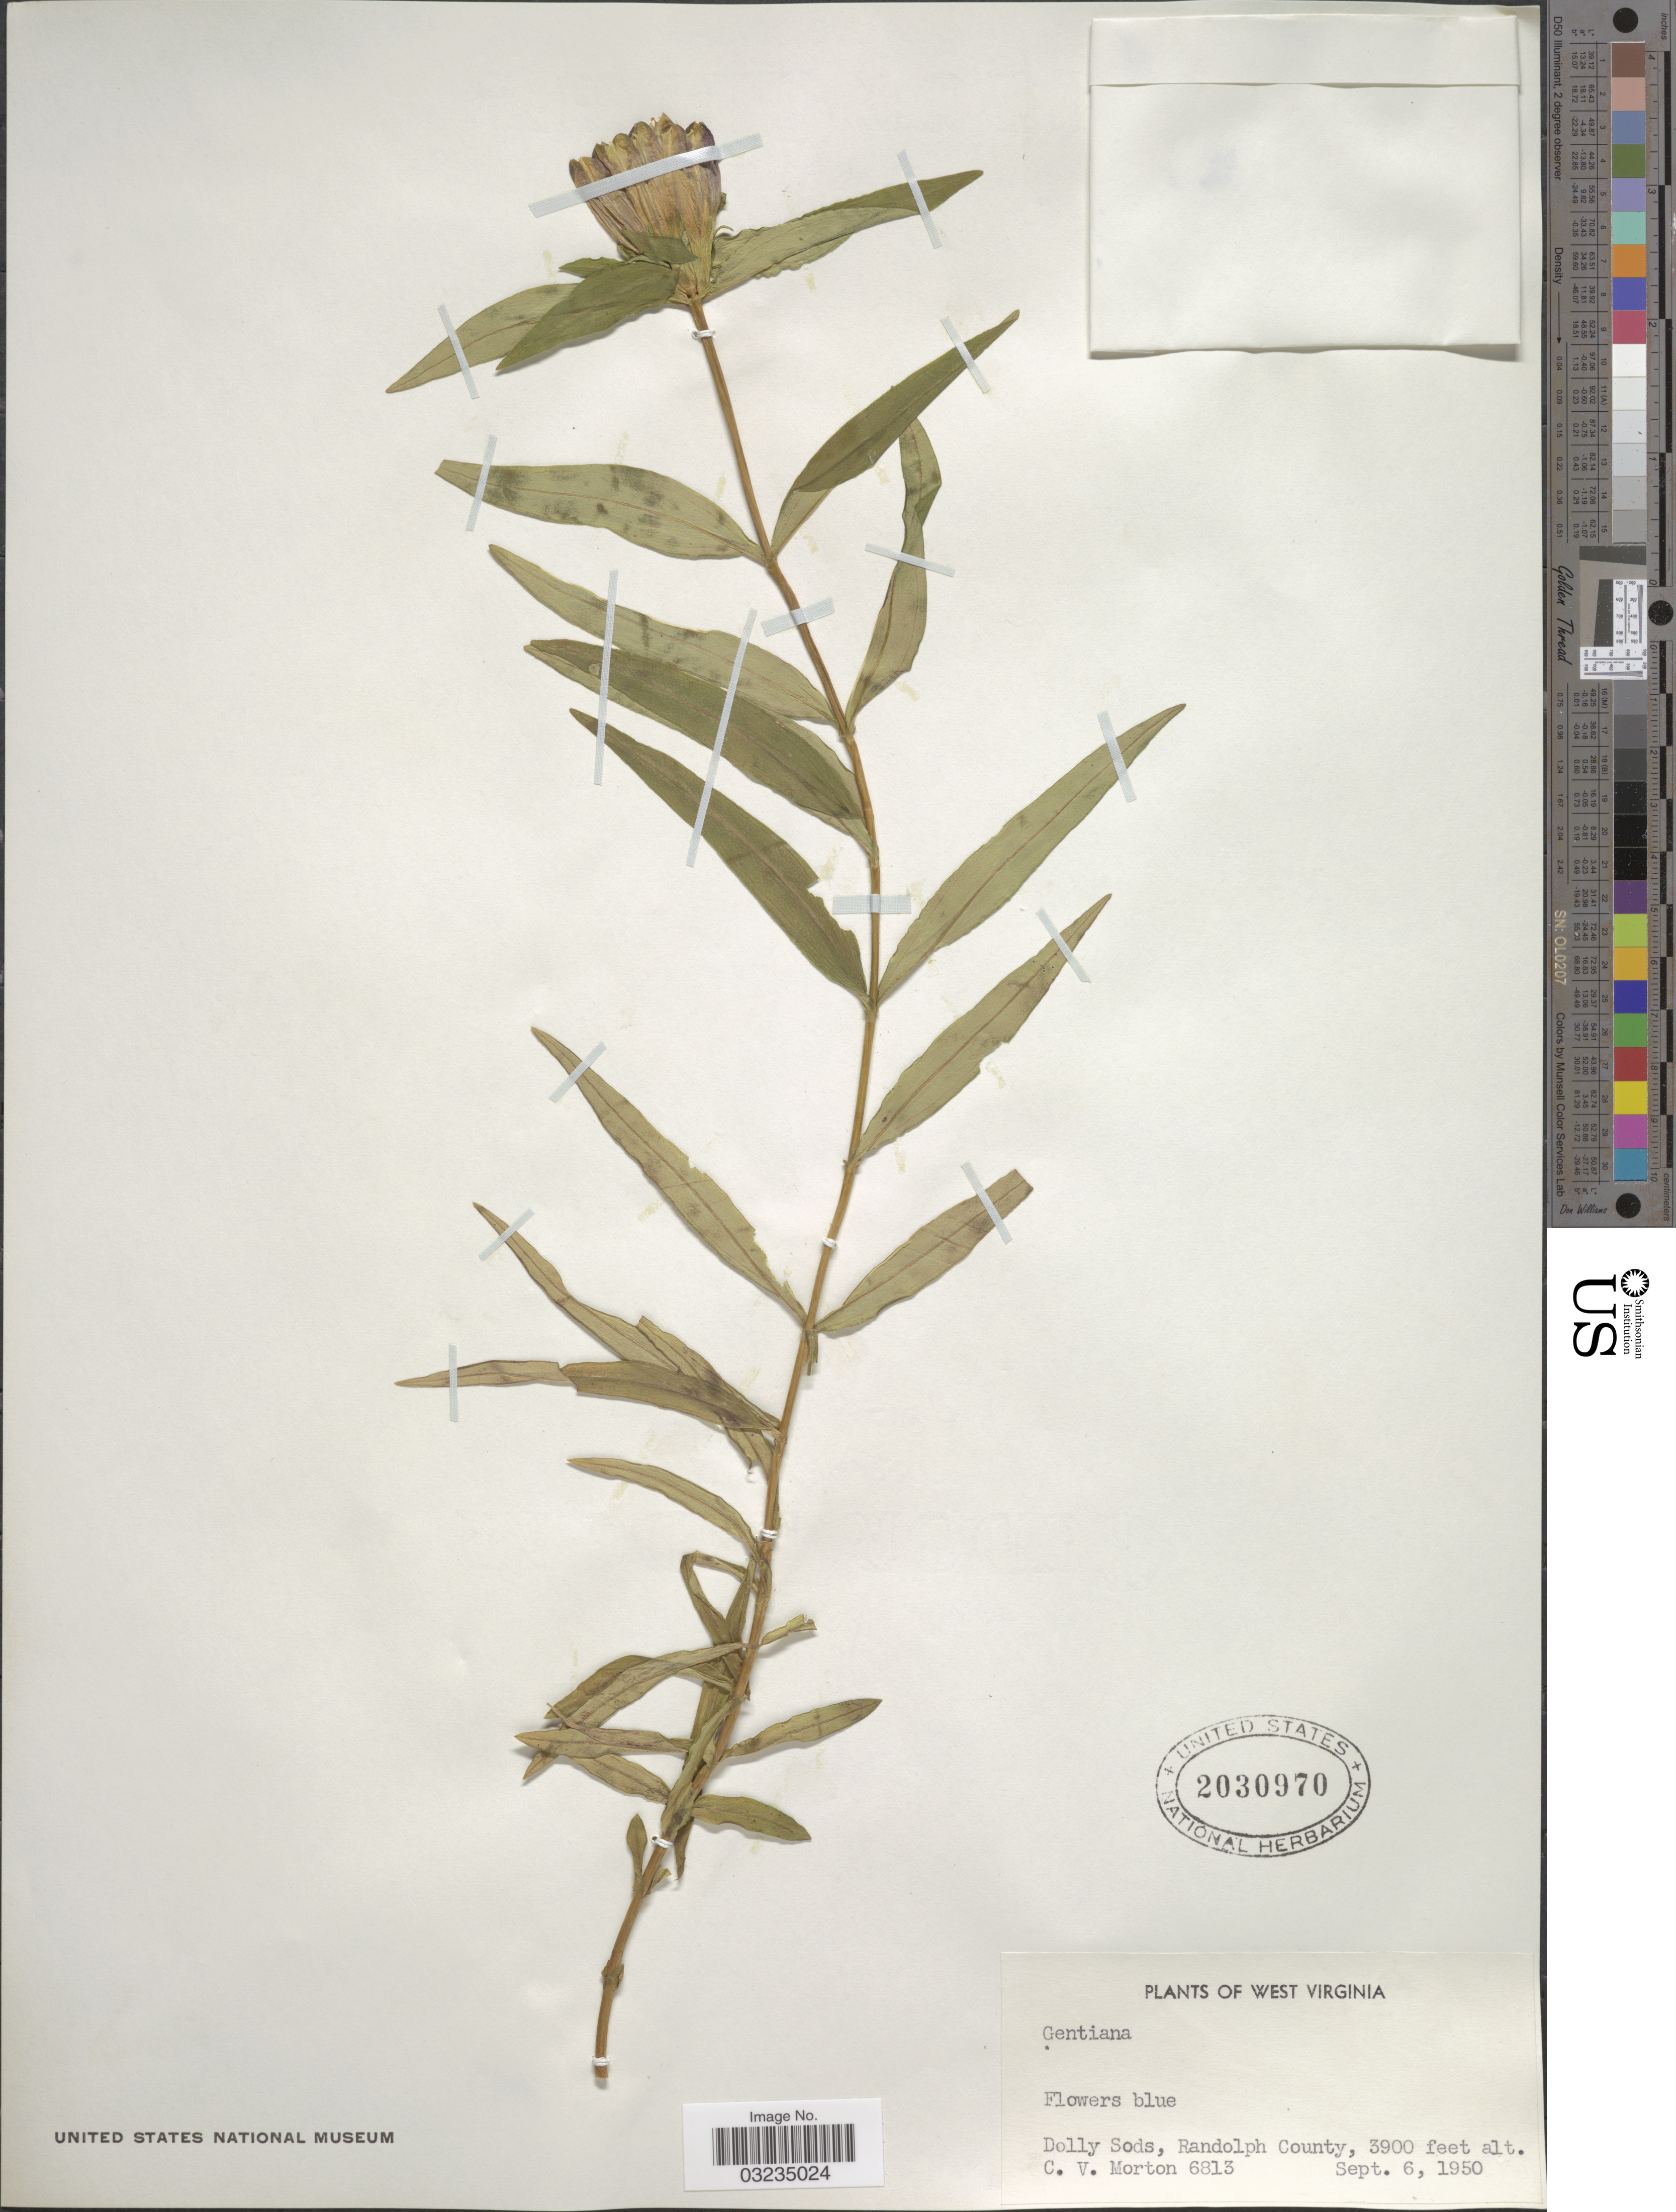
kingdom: Plantae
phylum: Tracheophyta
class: Magnoliopsida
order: Gentianales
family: Gentianaceae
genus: Gentiana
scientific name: Gentiana sp.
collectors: C. V. Morton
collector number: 6813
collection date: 1950-09-06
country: United States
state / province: West Virginia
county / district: Randolph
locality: Dolly Sods, Randolph County.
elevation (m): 1189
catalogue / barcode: US 2030970